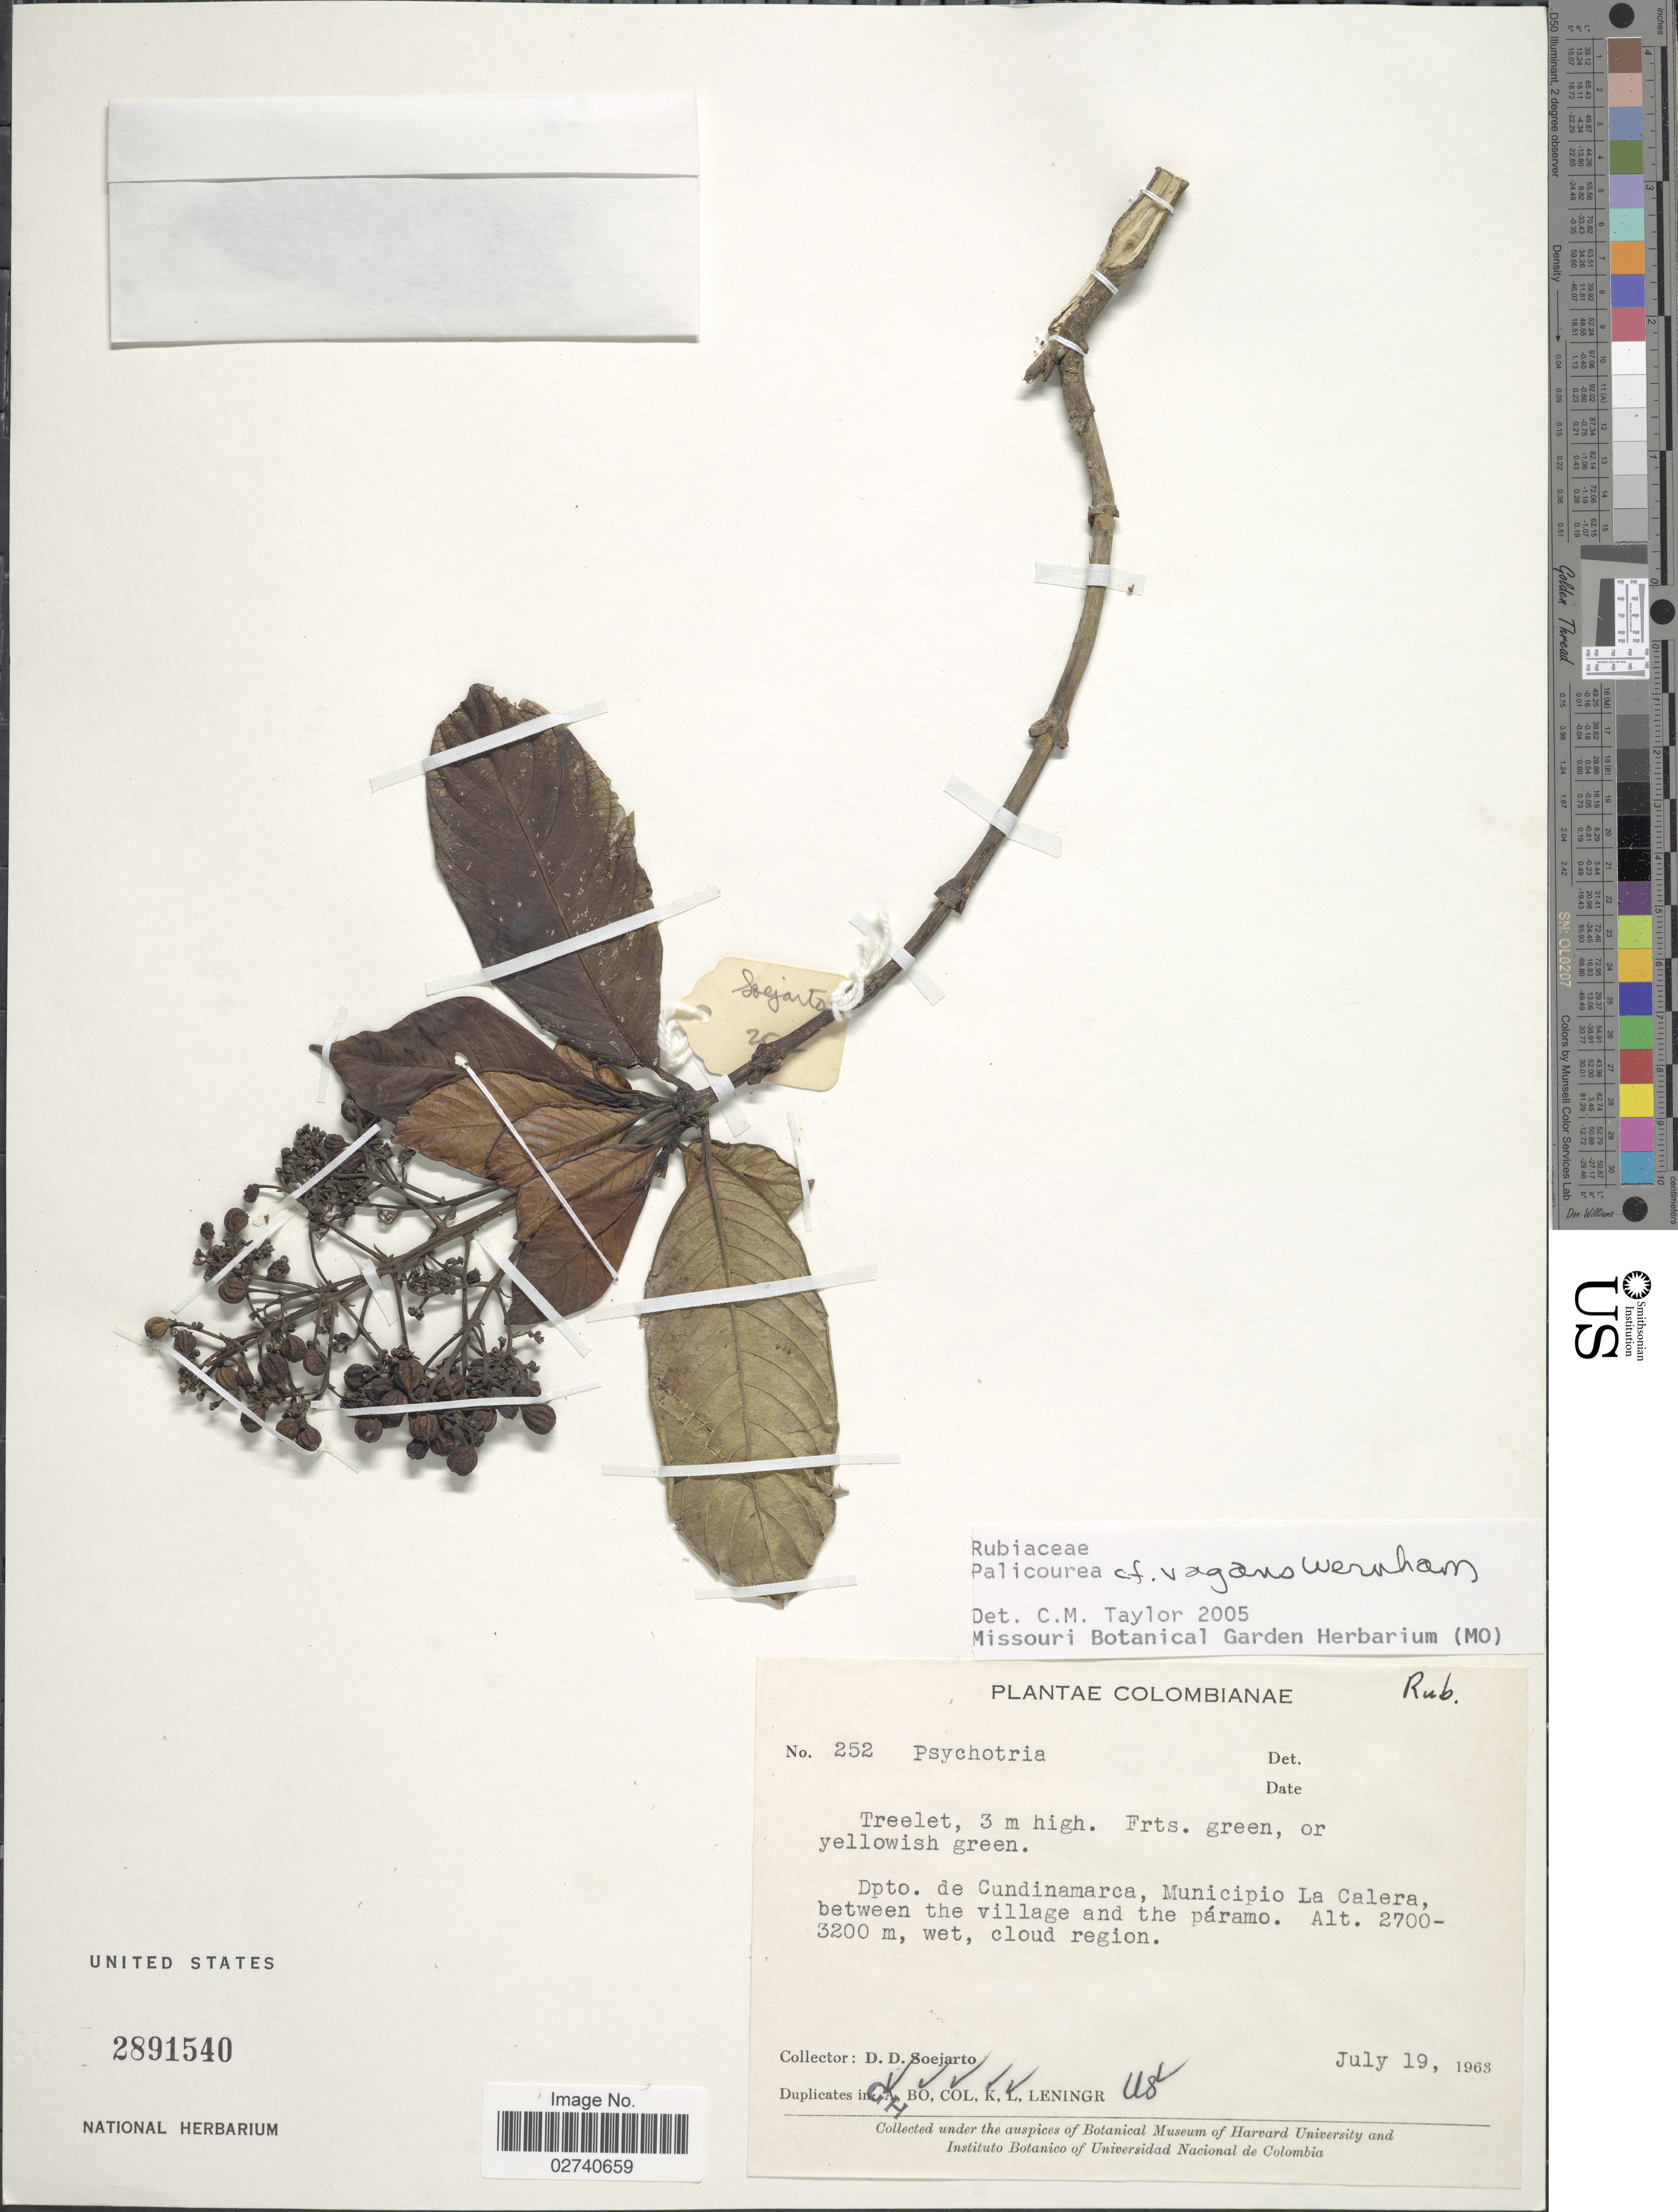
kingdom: Plantae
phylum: Tracheophyta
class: Magnoliopsida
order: Gentianales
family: Rubiaceae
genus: Palicourea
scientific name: Palicourea vagans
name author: Wernham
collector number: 252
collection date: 1963-07-19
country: Colombia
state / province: Cundinamarca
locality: Municipio La Calera, between the village and the parama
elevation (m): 2700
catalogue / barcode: US 2891540